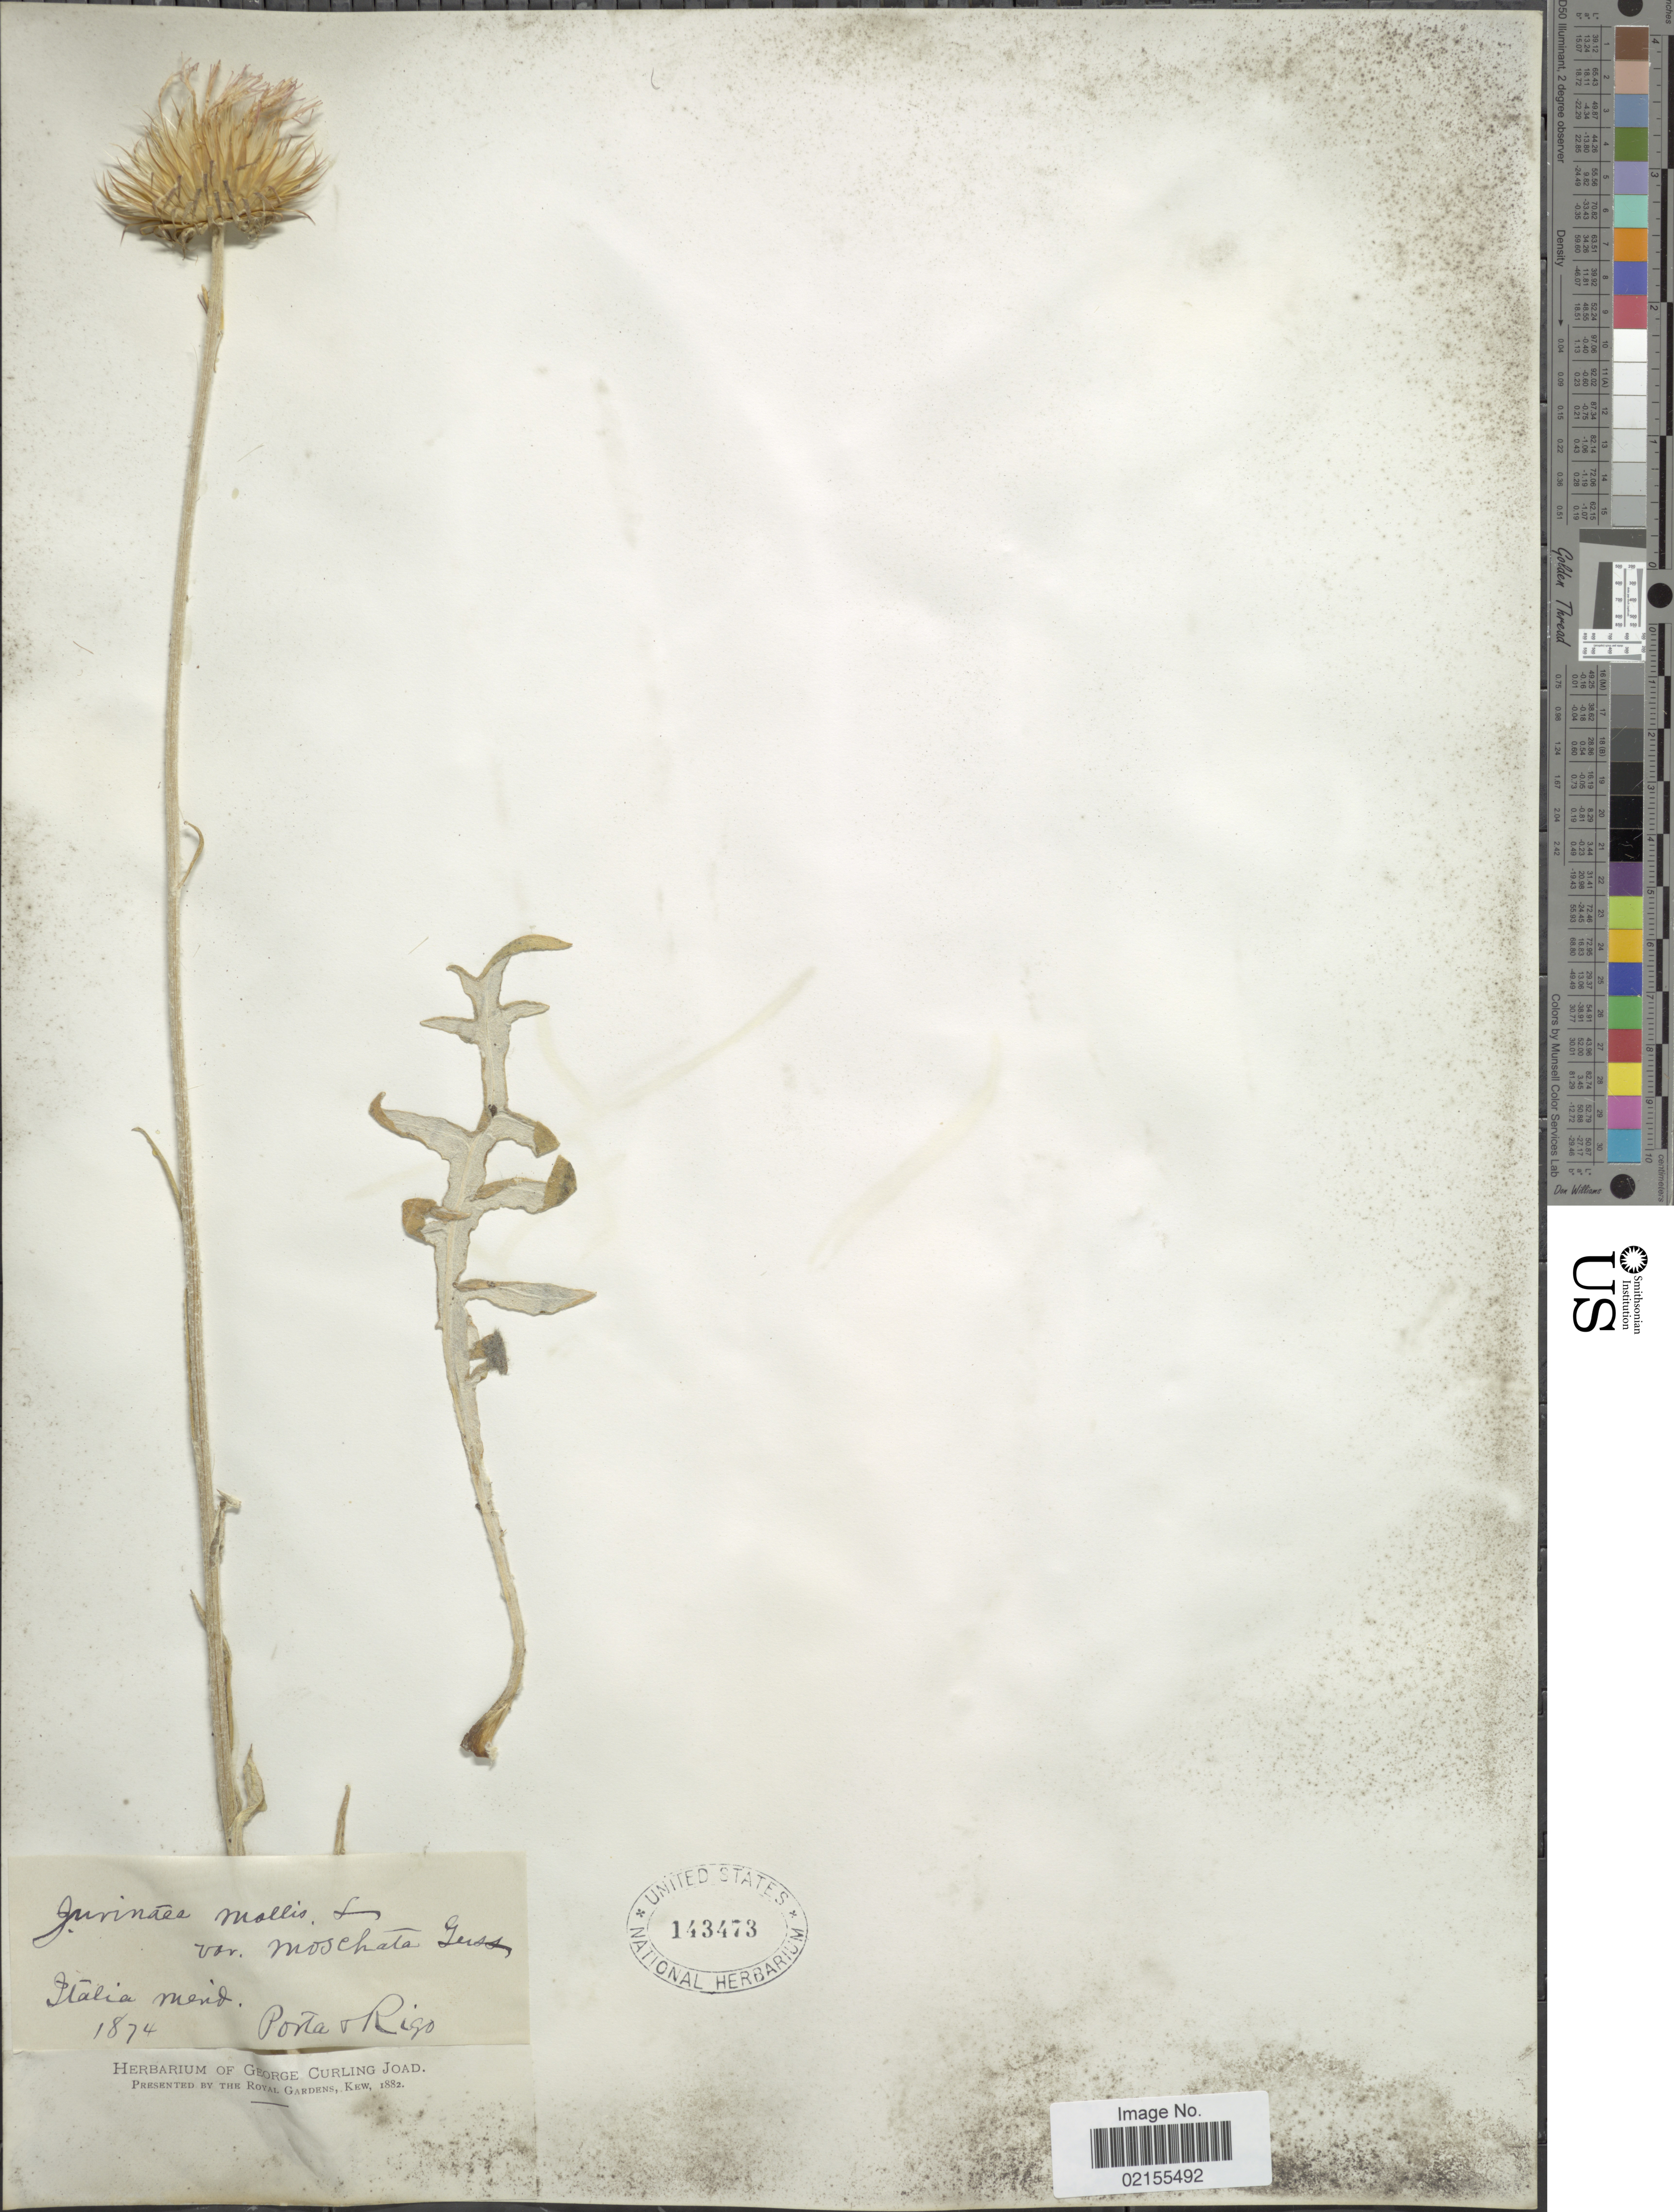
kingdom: Plantae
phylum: Tracheophyta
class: Magnoliopsida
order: Asterales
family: Asteraceae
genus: Jurinea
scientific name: Jurinea mollis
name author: Rchb.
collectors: -- Porta & -- Rigo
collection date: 1874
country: Italy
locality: merid.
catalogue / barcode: US 143473